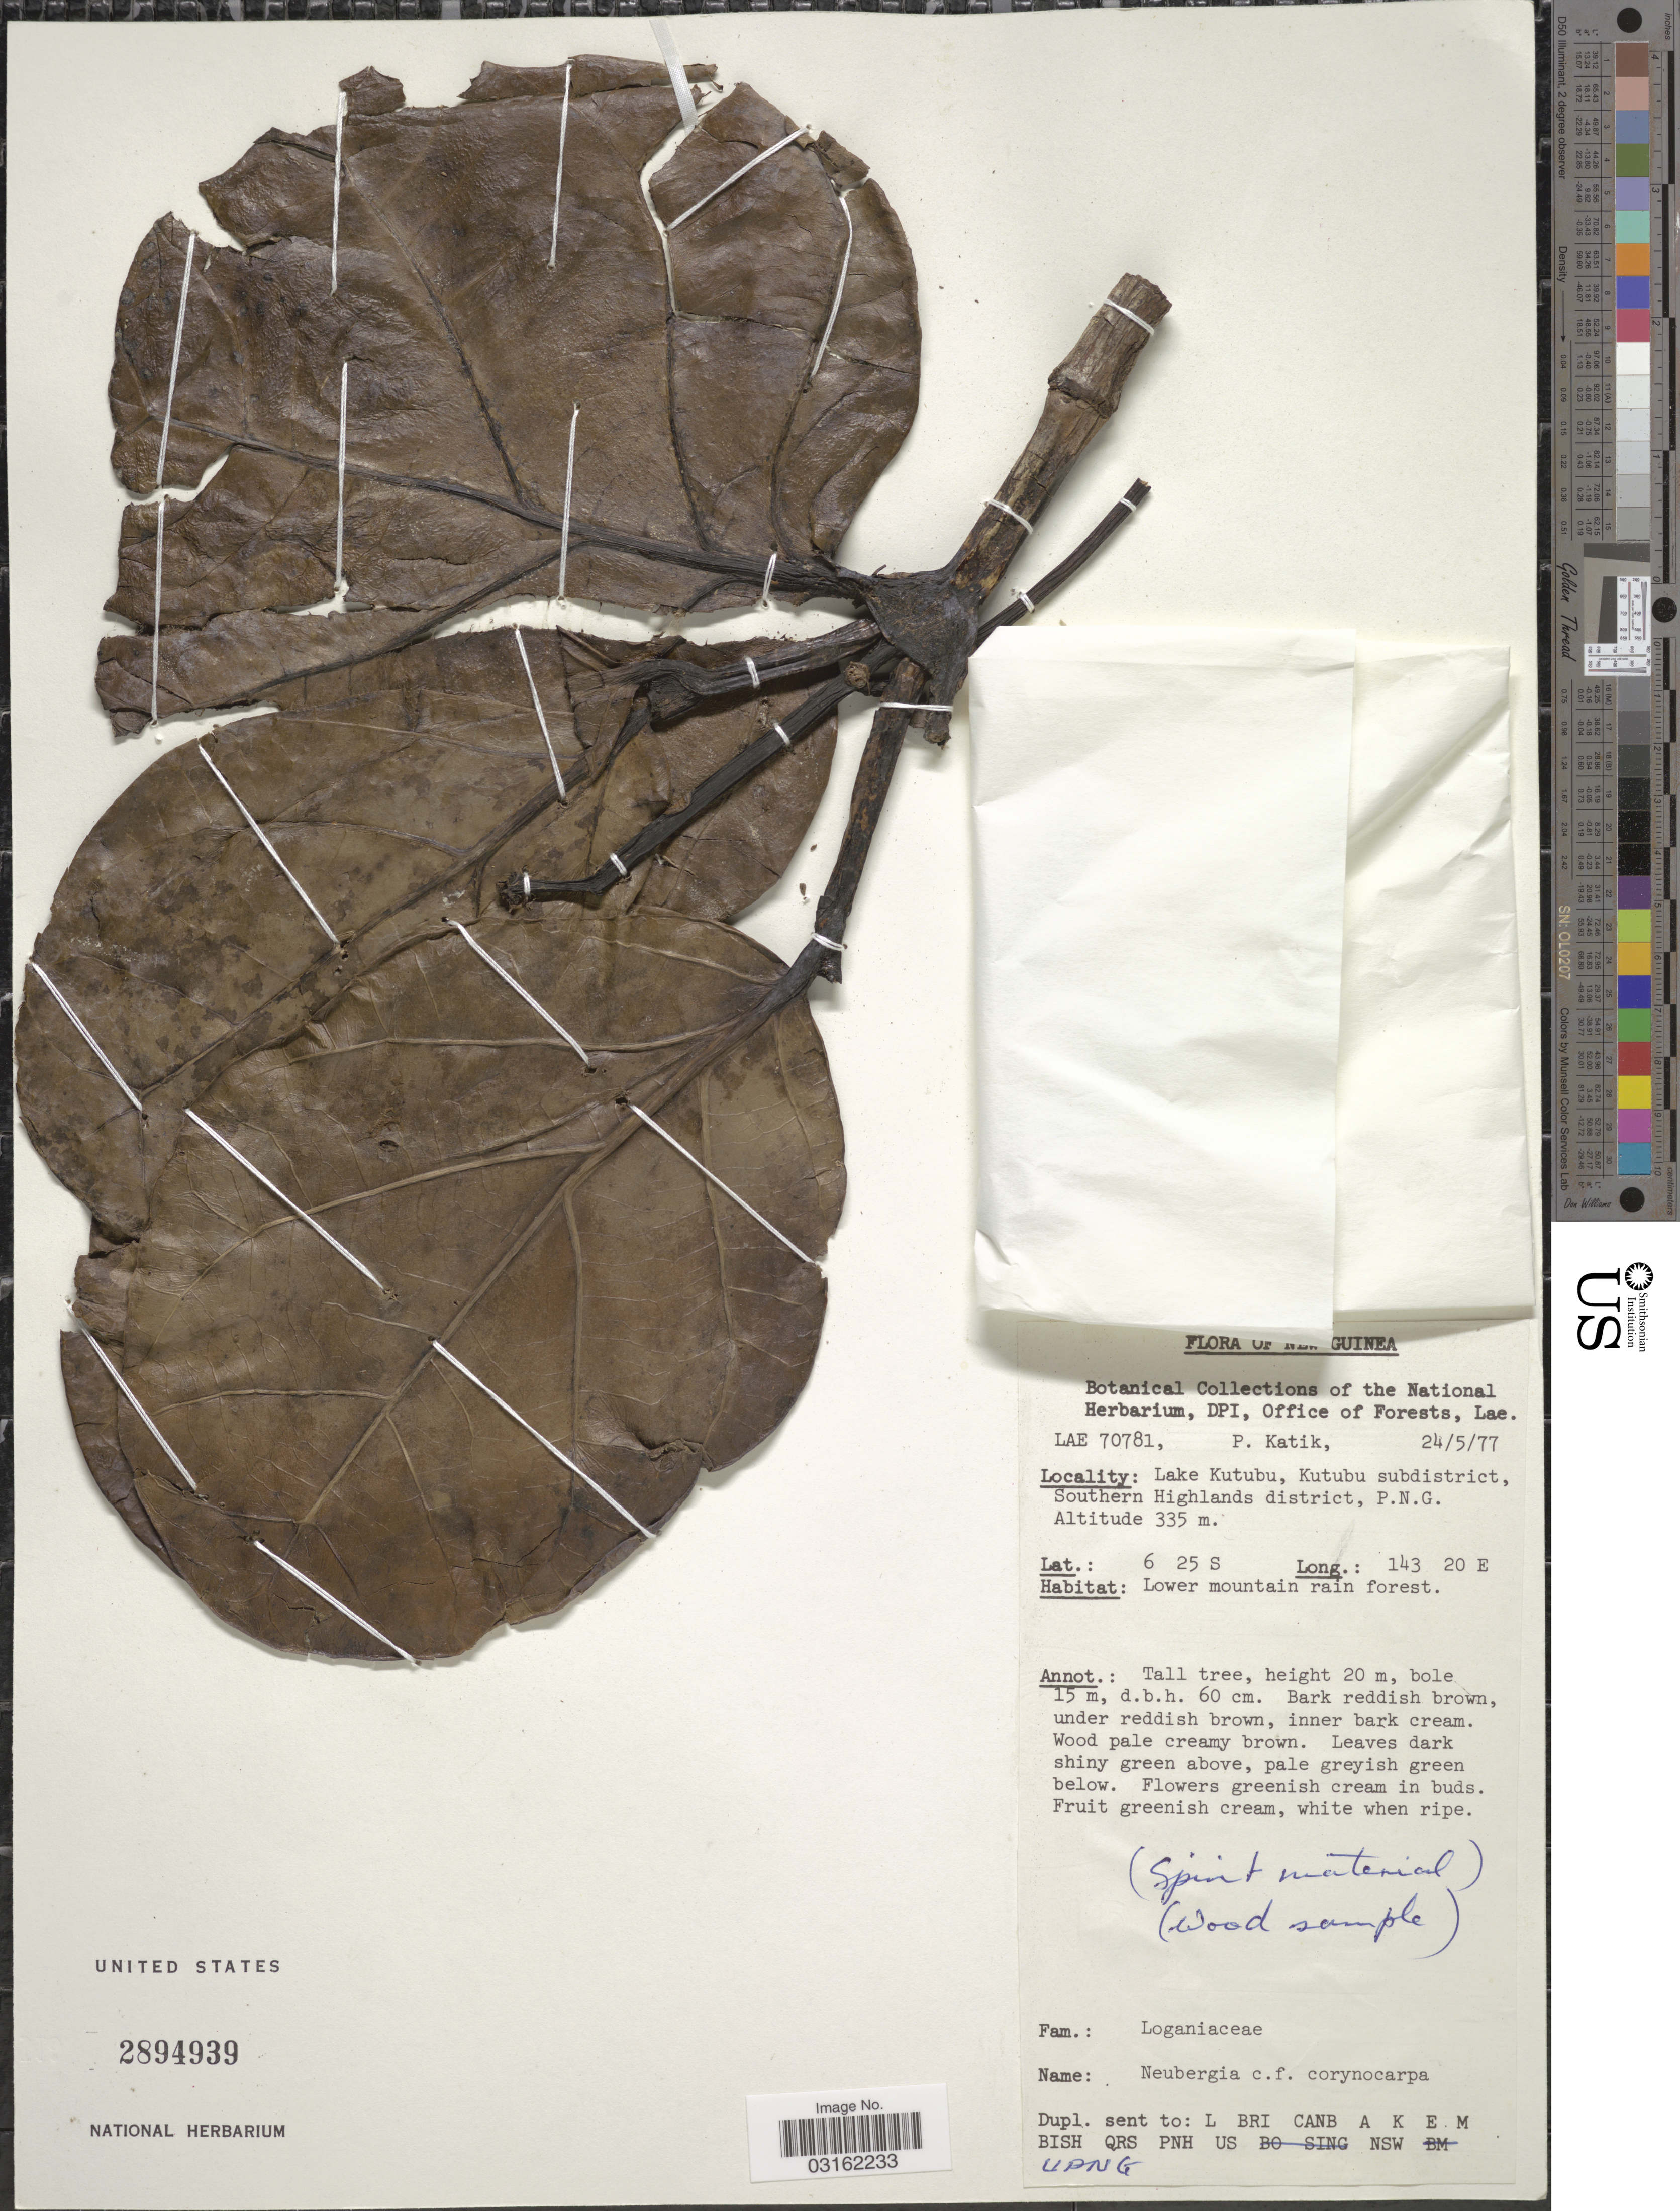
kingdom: Plantae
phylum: Tracheophyta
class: Magnoliopsida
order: Gentianales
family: Loganiaceae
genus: Neuburgia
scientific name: Neuburgia corynocarpa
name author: (A. Gray) Leenh.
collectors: P. Katik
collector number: LAE70781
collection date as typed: Transcribed d/m/y: 24/5/77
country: Papua New Guinea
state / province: Southern Highlands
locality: New Guinea, Lake Kutubu, Kutubu subdistrict, Southern Highlands district, P.N.G.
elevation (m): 335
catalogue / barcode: US 2894939